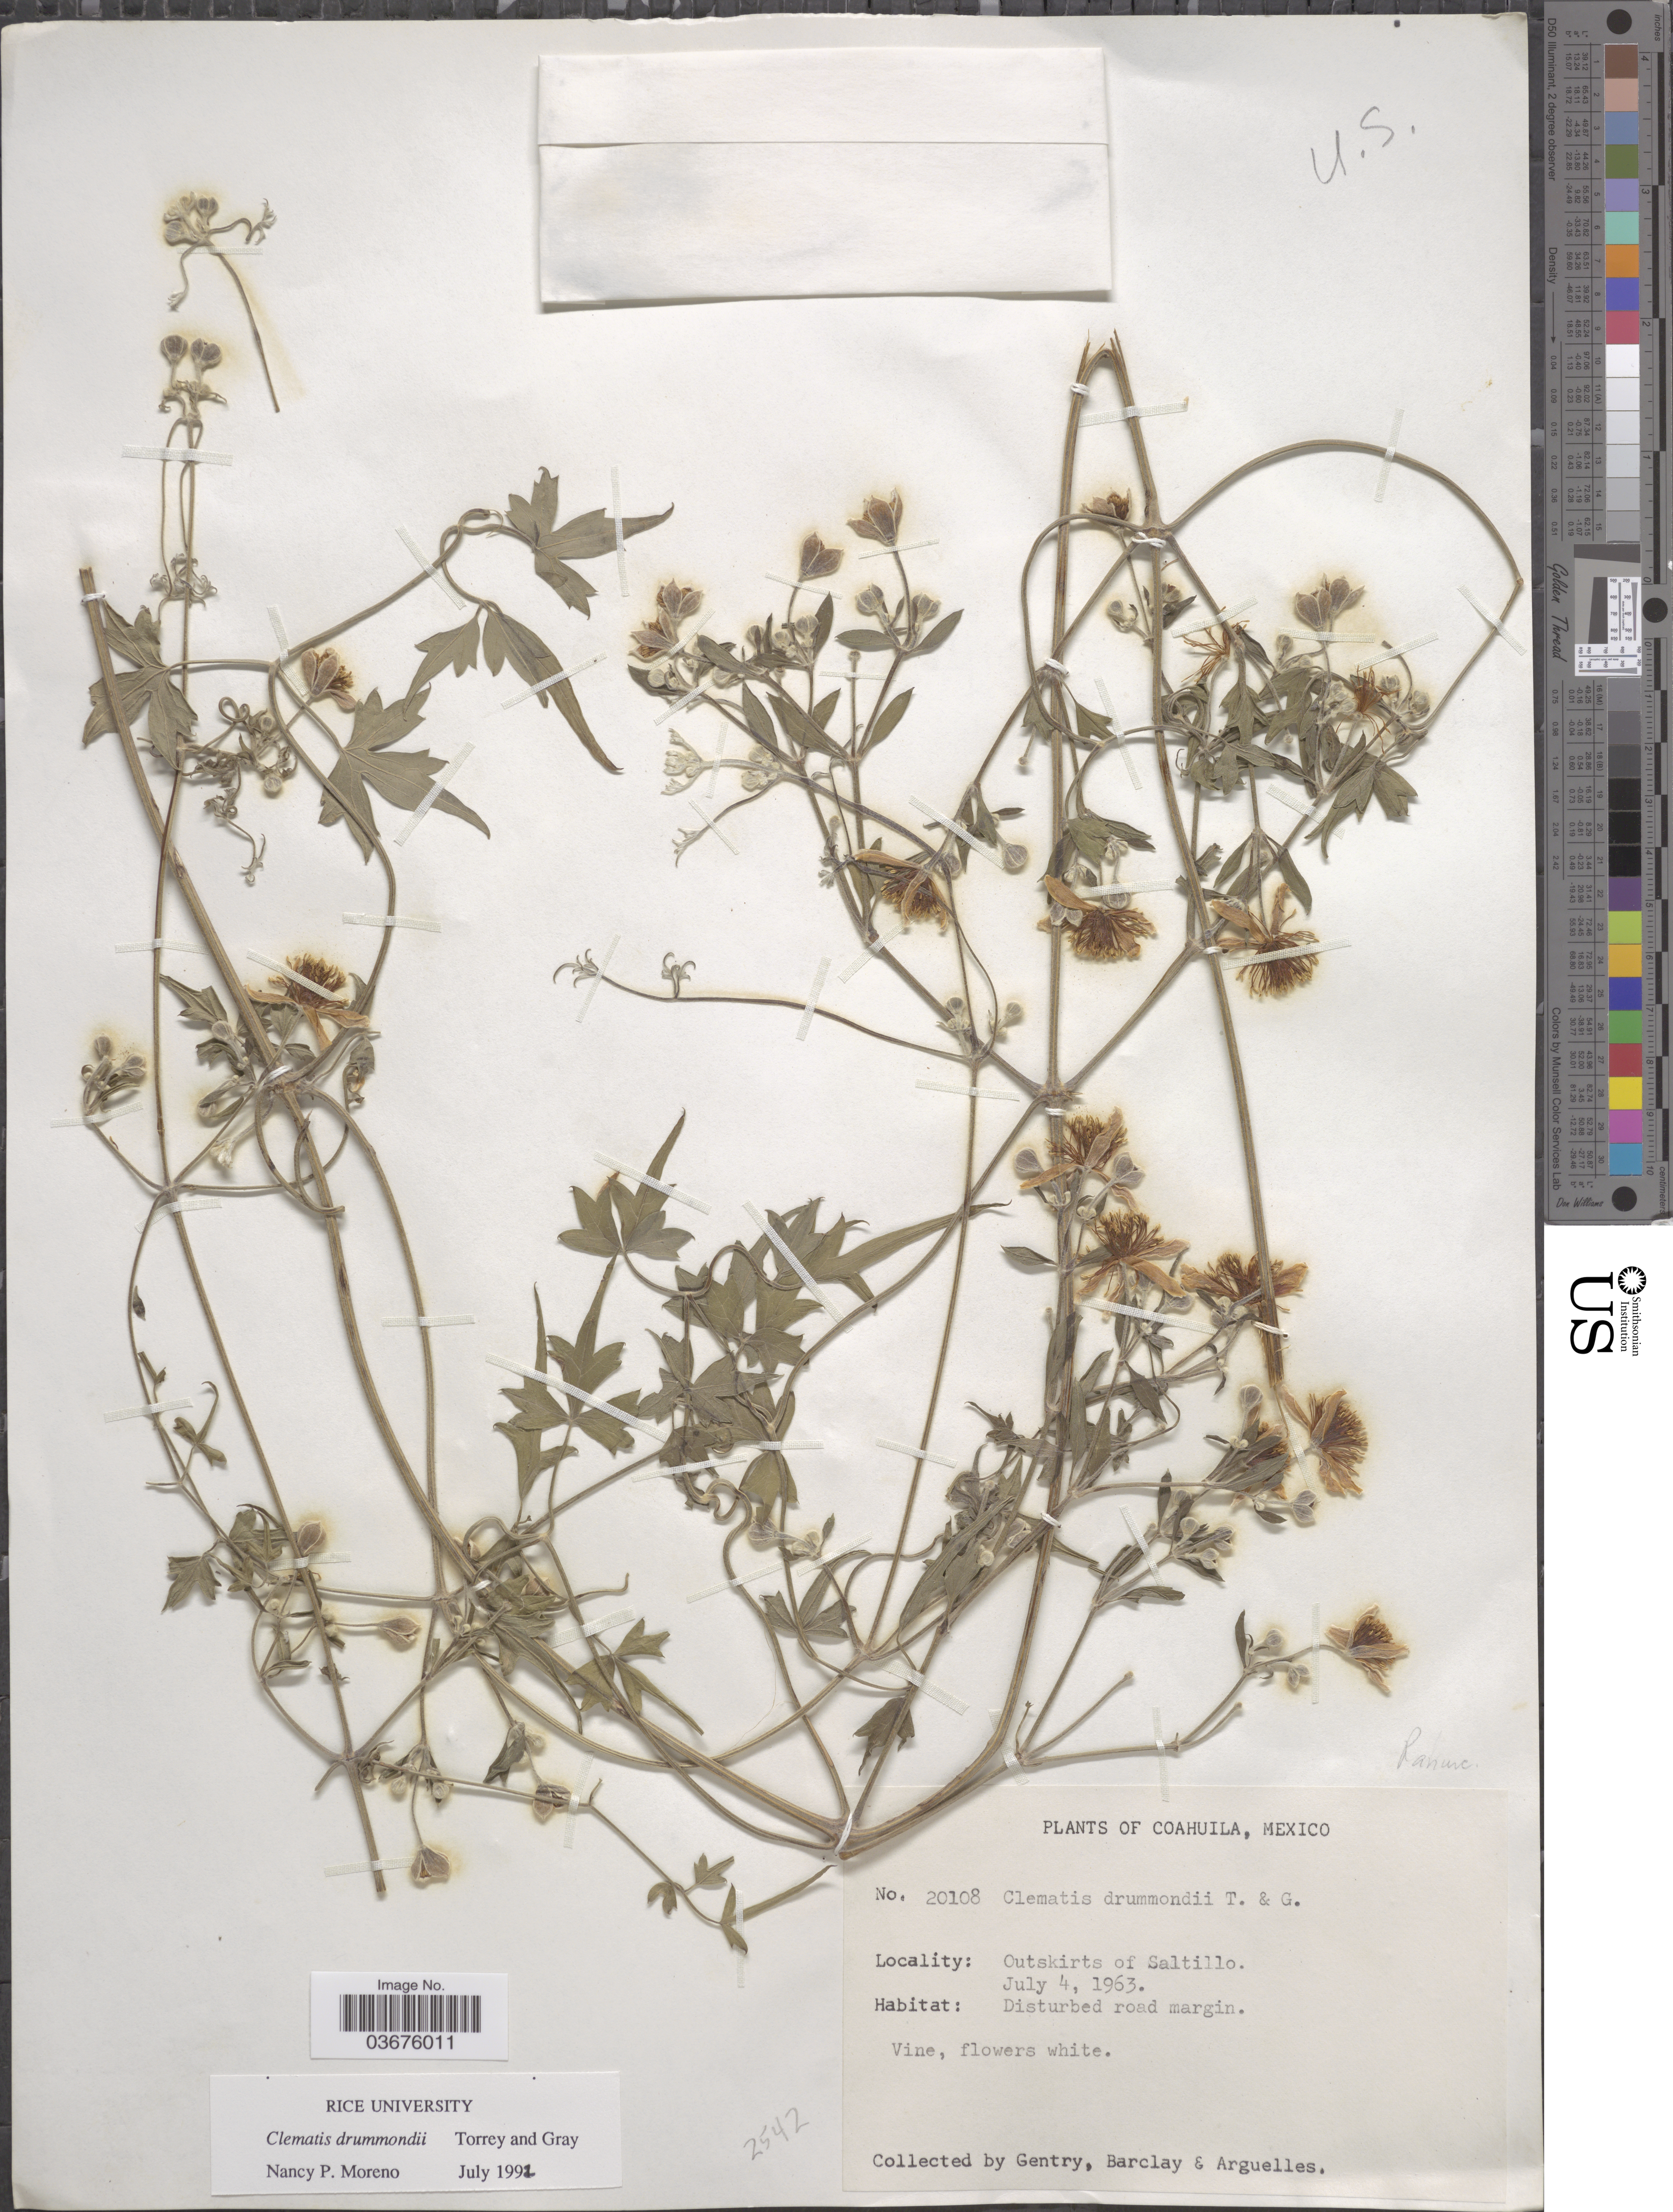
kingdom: Plantae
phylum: Tracheophyta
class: Magnoliopsida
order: Ranunculales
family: Ranunculaceae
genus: Clematis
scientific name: Clematis drummondii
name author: Torr. & A. Gray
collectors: Gentry, --, -- Barclay & Arguelles, --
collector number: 20108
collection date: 1963-07-04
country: Mexico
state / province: Coahuila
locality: Outskirts of Saltillo.